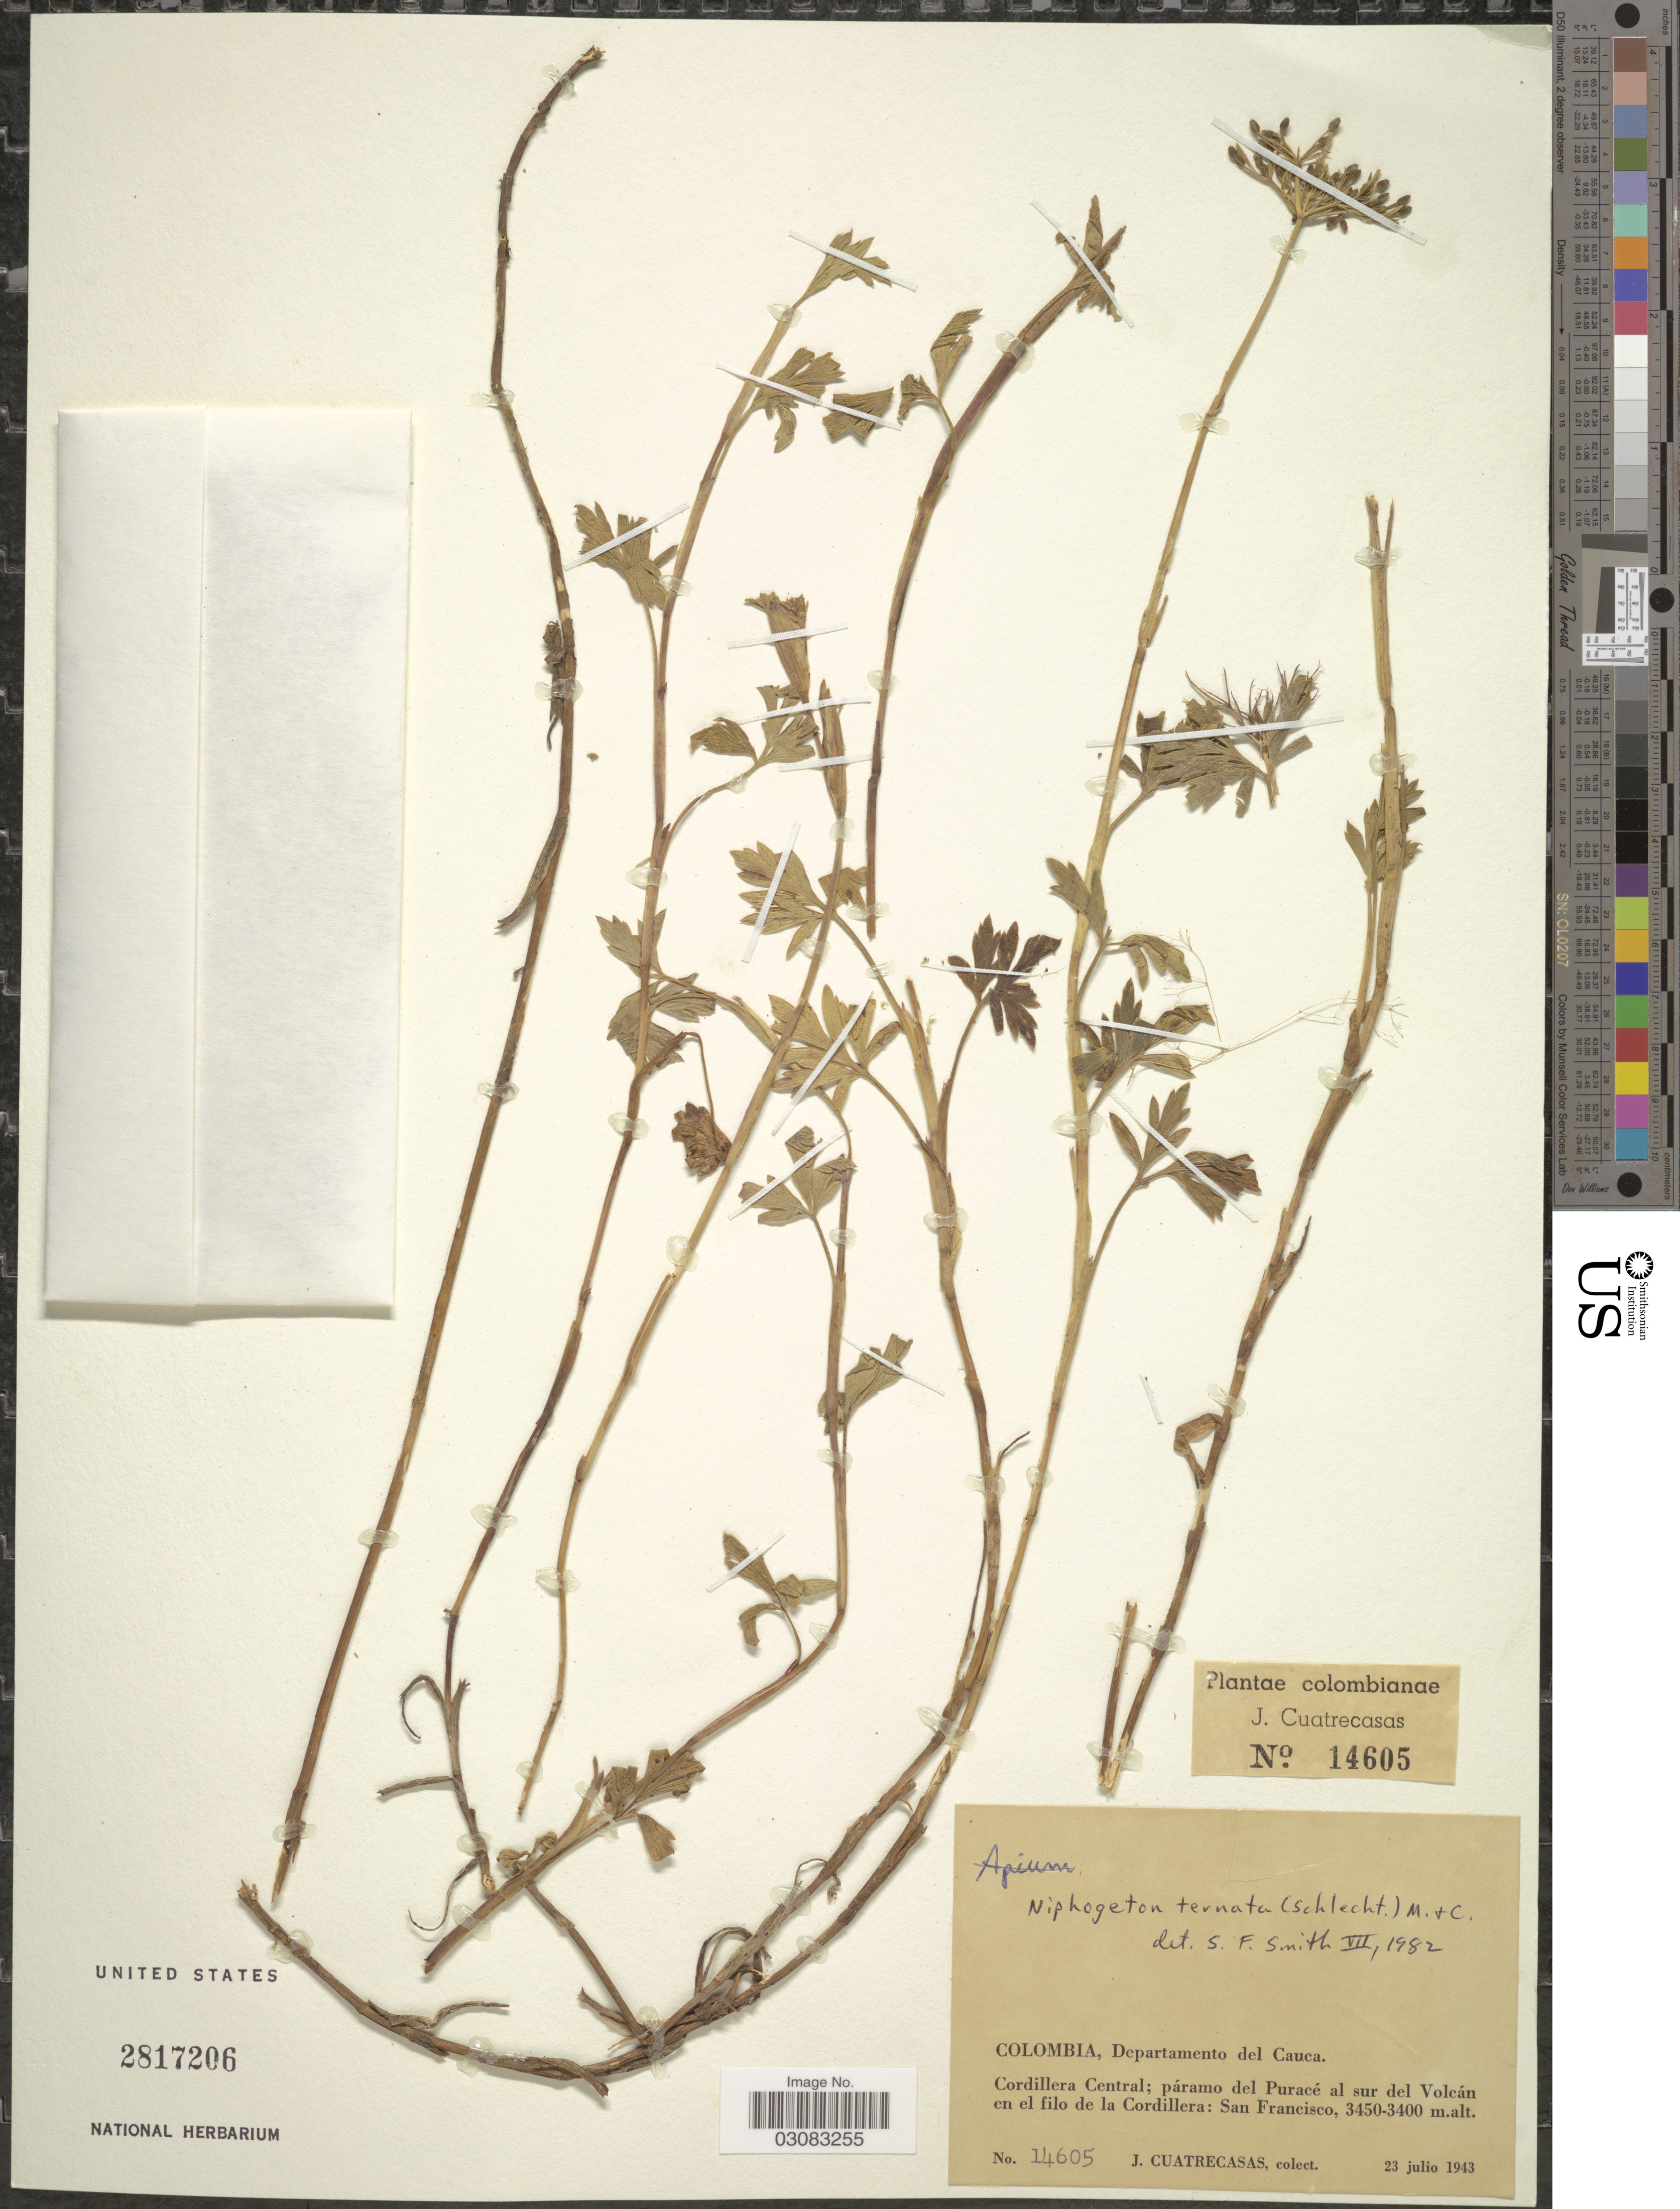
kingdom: Plantae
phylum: Tracheophyta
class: Magnoliopsida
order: Apiales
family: Apiaceae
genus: Niphogeton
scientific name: Niphogeton ternata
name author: (Willd. ex Schltr.) Mathias & Constance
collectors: J. Cuatrecasas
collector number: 14605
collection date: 1943-07-23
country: Colombia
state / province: Cauca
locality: Departamento del Cauca. Cordillera Central; páramo del Puracé al sur del Volcán en el filo de la Cordillera: San Francisco.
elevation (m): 3400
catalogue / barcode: US 2817206